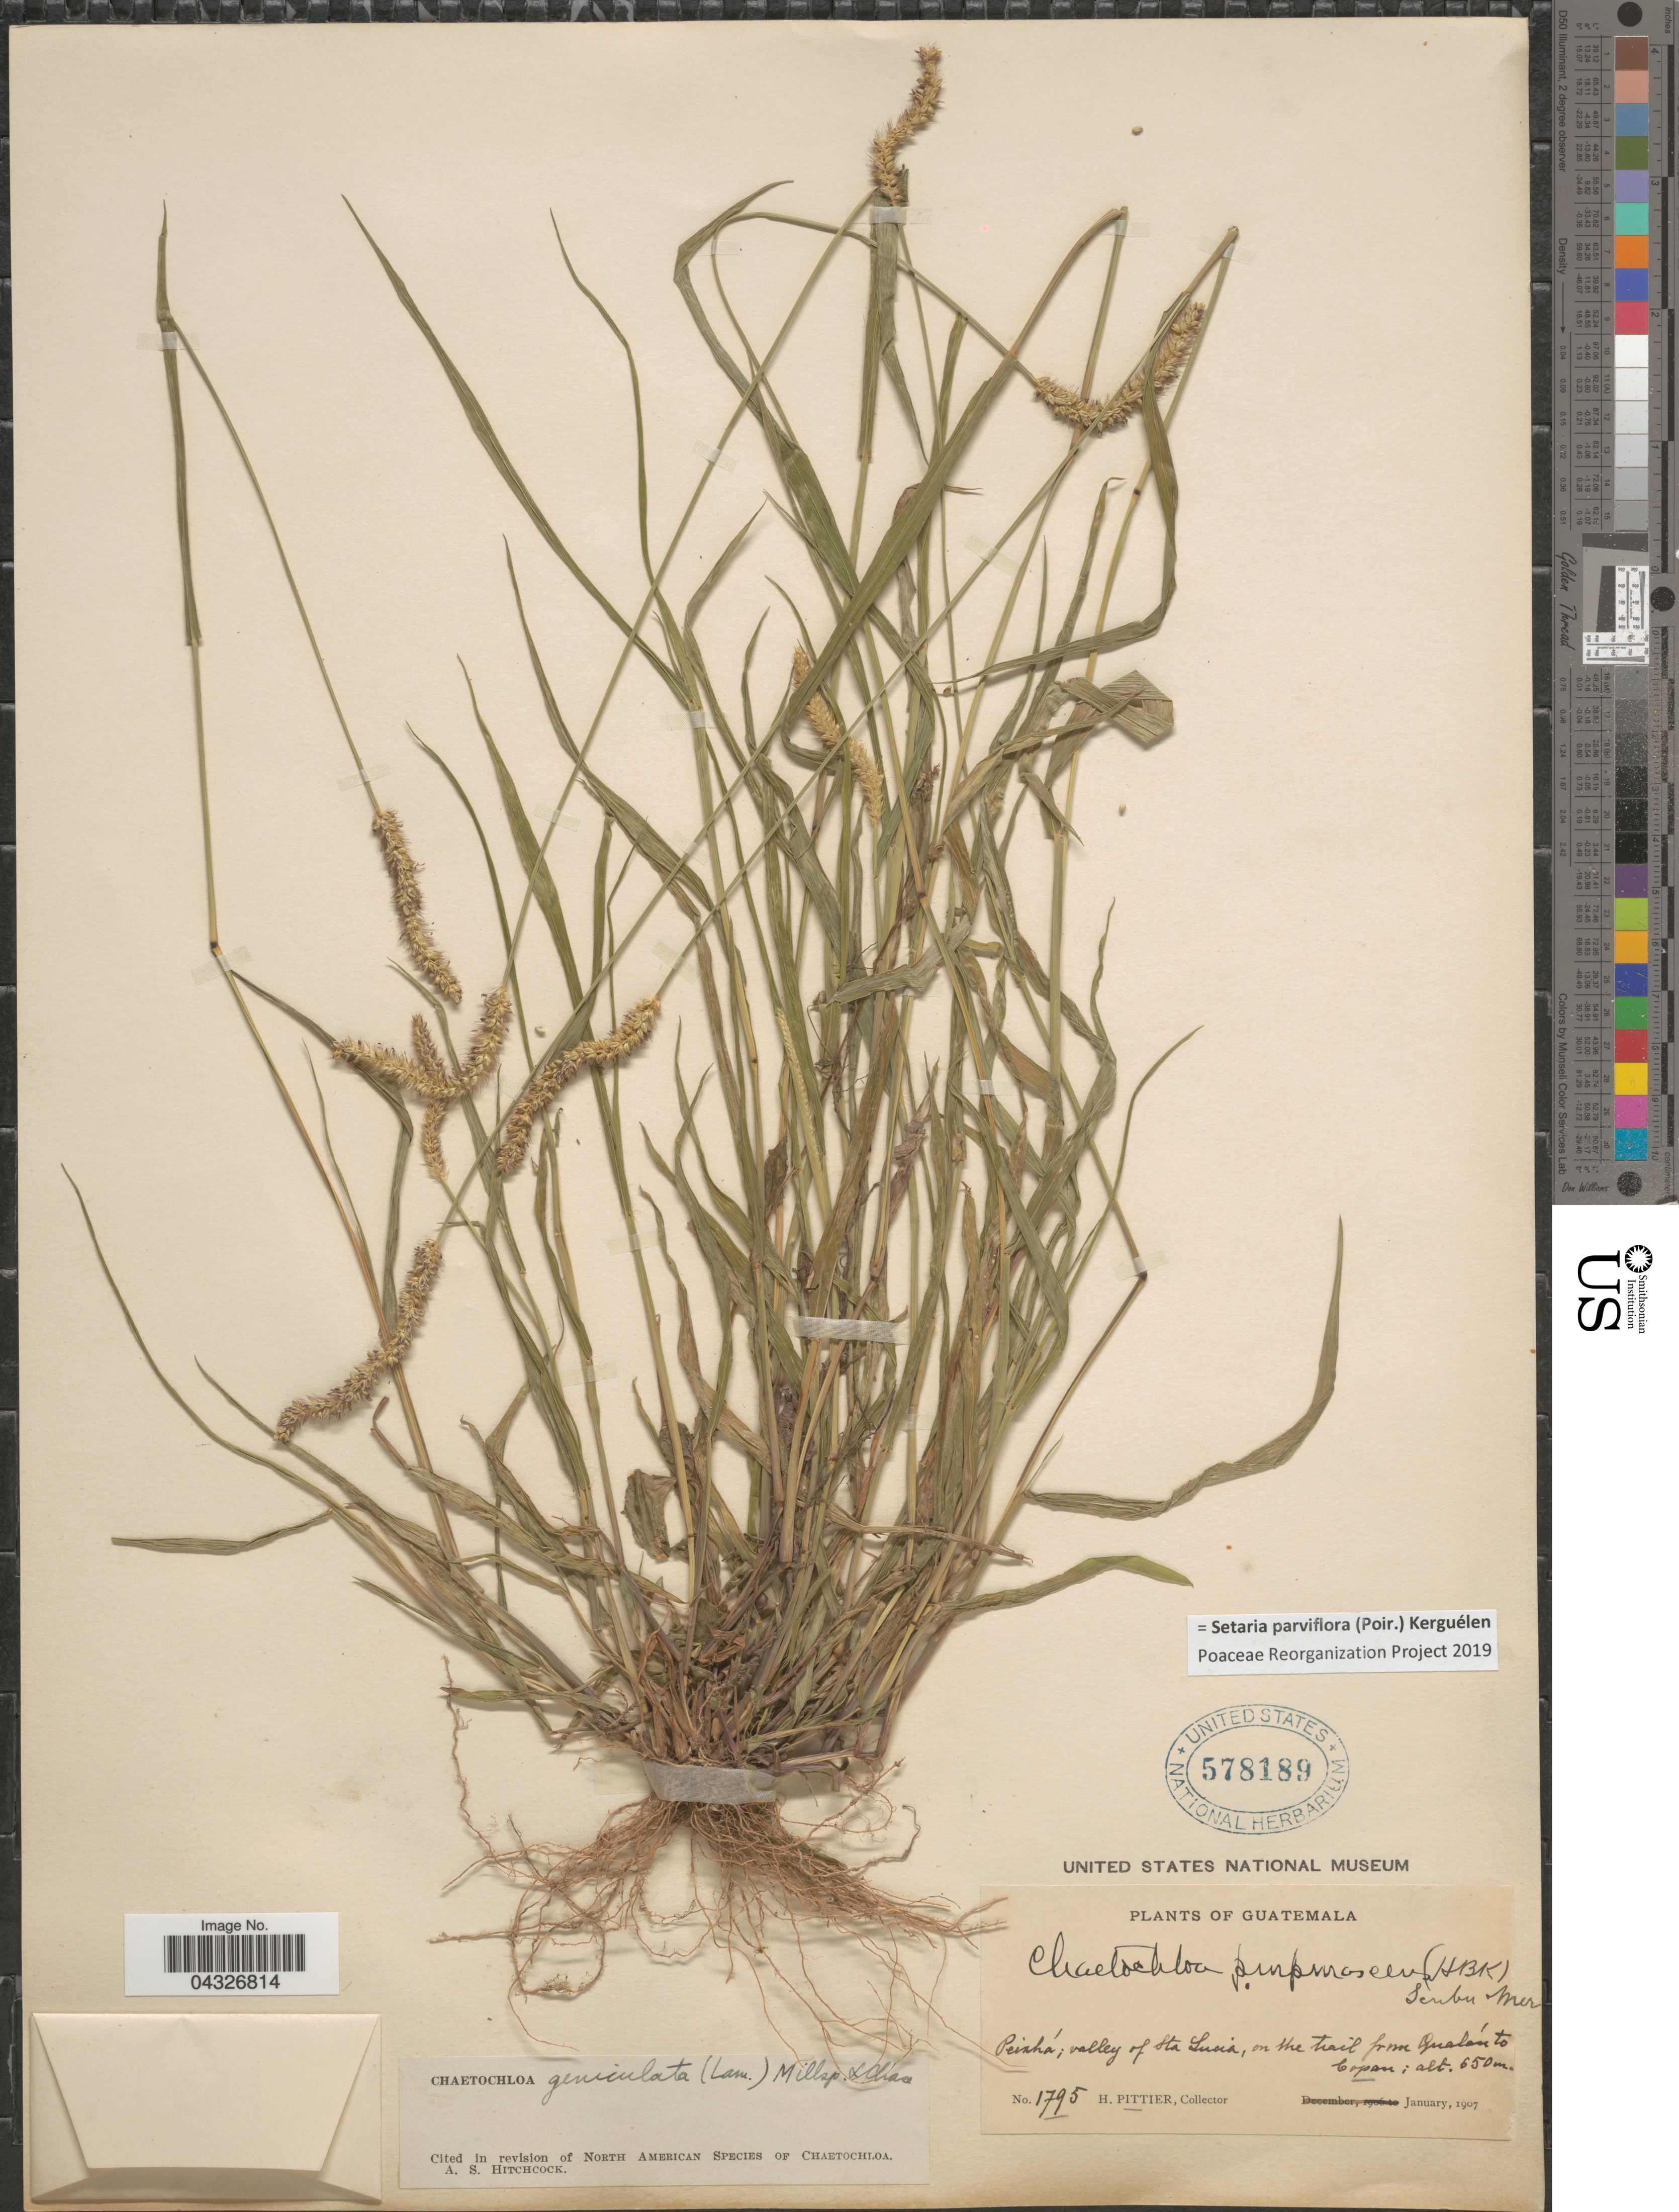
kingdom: Plantae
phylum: Tracheophyta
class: Liliopsida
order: Poales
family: Poaceae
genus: Setaria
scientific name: Setaria parviflora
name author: (Poir.) Kerguélen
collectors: H. F. Pittier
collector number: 1795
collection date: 1907-01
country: Guatemala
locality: Peixhá; valley of Sta Lucia, on the trail from Gualán to Copan.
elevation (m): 650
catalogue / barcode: US 578189